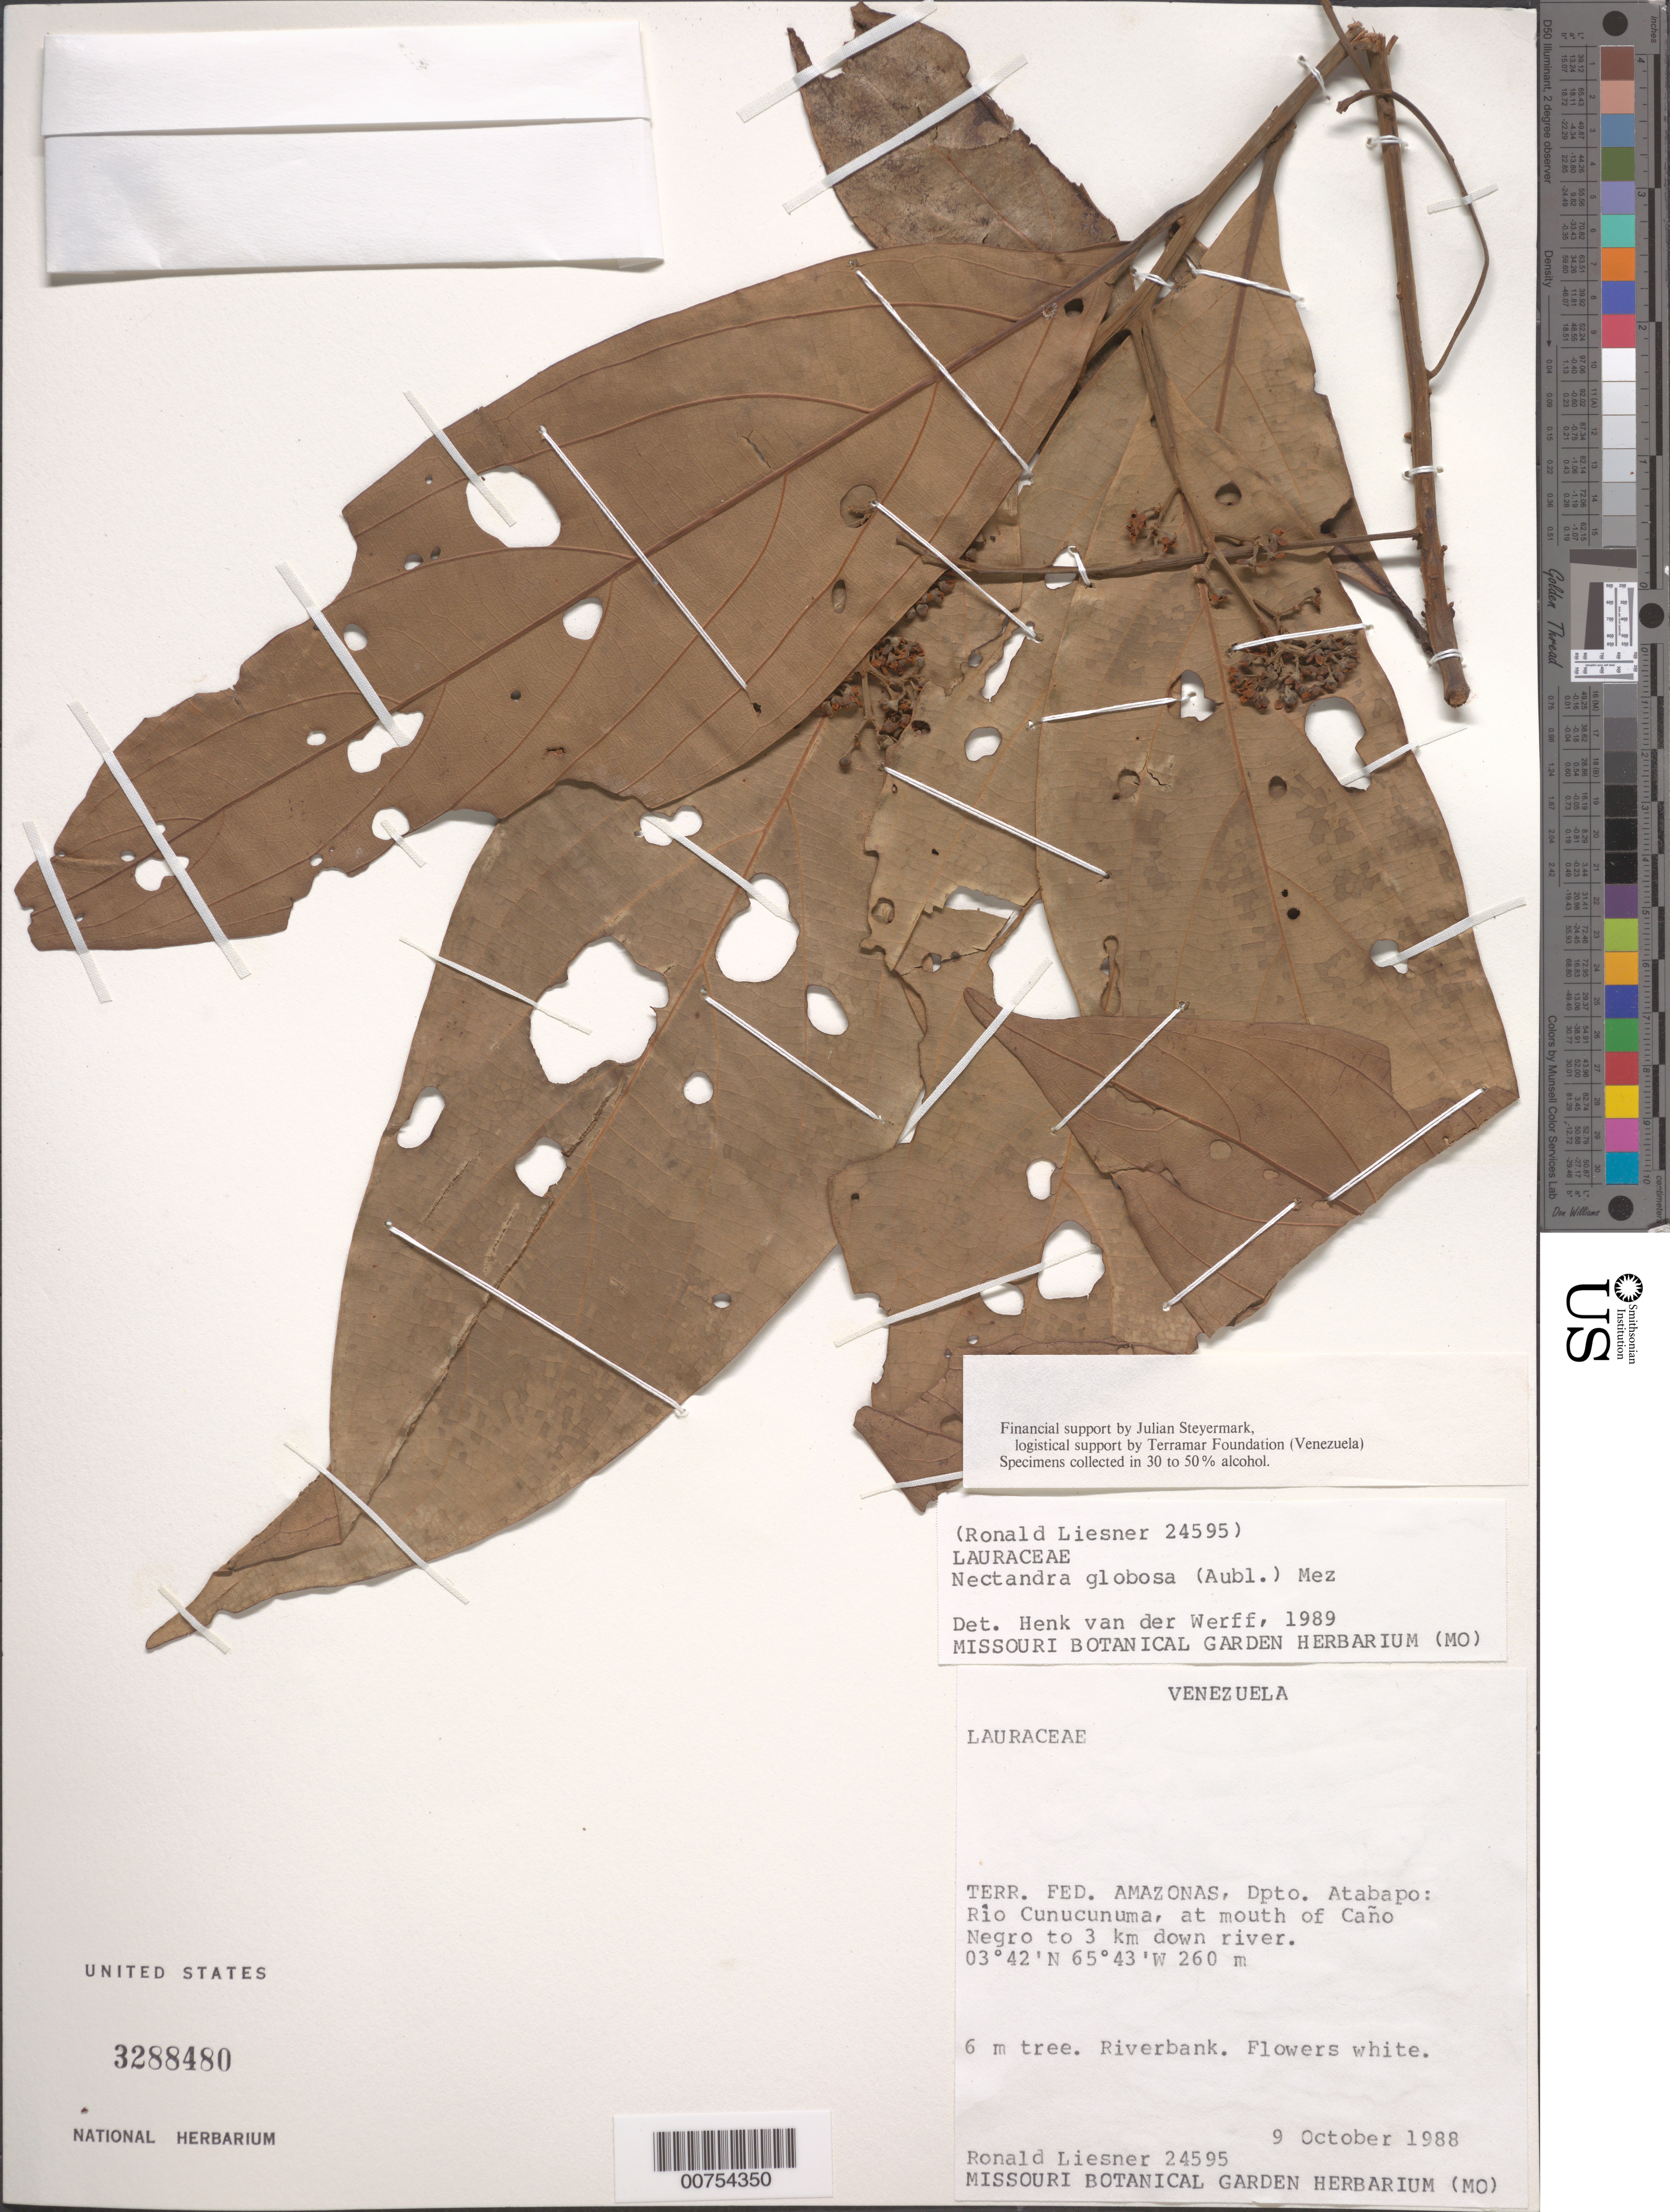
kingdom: Plantae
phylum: Tracheophyta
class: Magnoliopsida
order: Laurales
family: Lauraceae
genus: Nectandra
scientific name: Nectandra globosa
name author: (Aubl.) Mez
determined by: van der Werff, H., (MO), Missouri Botanical Garden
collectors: R. L. Liesner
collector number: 24595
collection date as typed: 9-Oct-88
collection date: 1988-10-09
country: Venezuela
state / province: Amazonas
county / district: Atabapo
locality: Río Cunucunuma, mouth of Caño Negro to 3 km downriver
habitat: Riverbank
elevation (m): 260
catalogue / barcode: US 3288480